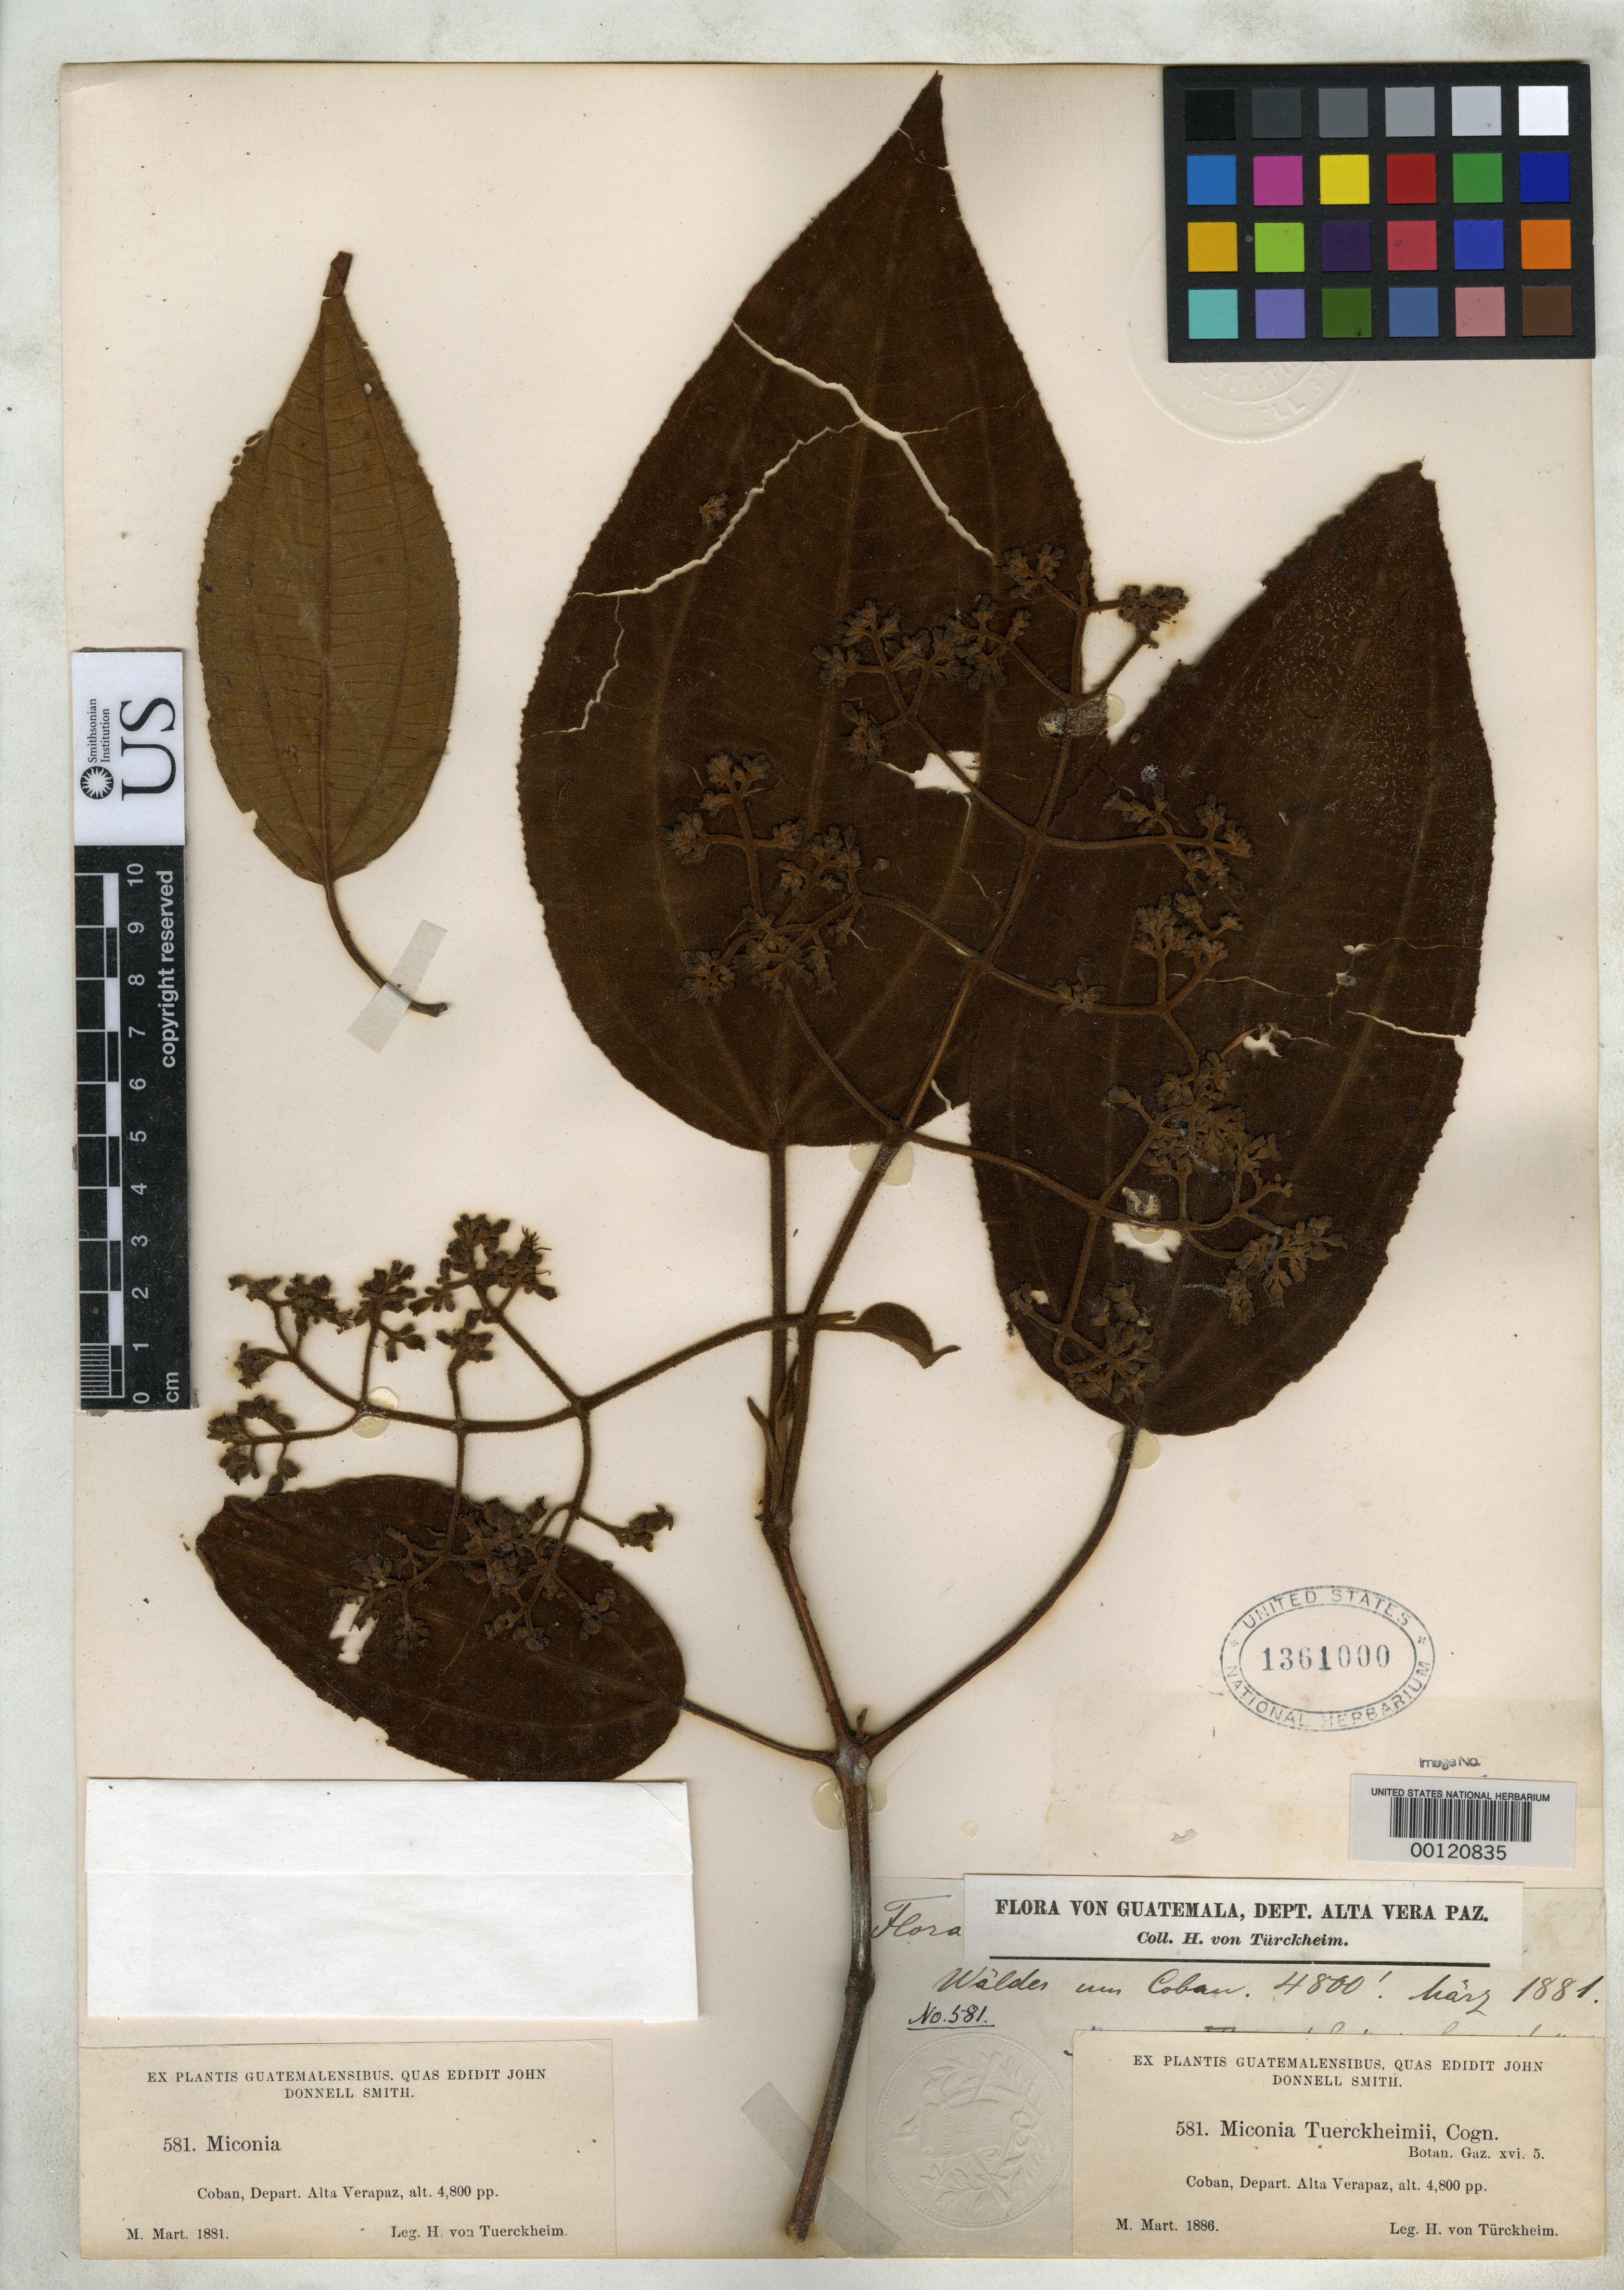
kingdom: Plantae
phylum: Tracheophyta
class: Magnoliopsida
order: Myrtales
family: Melastomataceae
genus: Miconia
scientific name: Miconia tuerckheimii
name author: Cogn. in Donn. Sm.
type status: Isotype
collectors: H. von Türckheim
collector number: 581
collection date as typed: Mar 1881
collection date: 1881-03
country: Guatemala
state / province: Alta Verapaz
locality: Cobán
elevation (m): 1463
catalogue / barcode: US 1361000